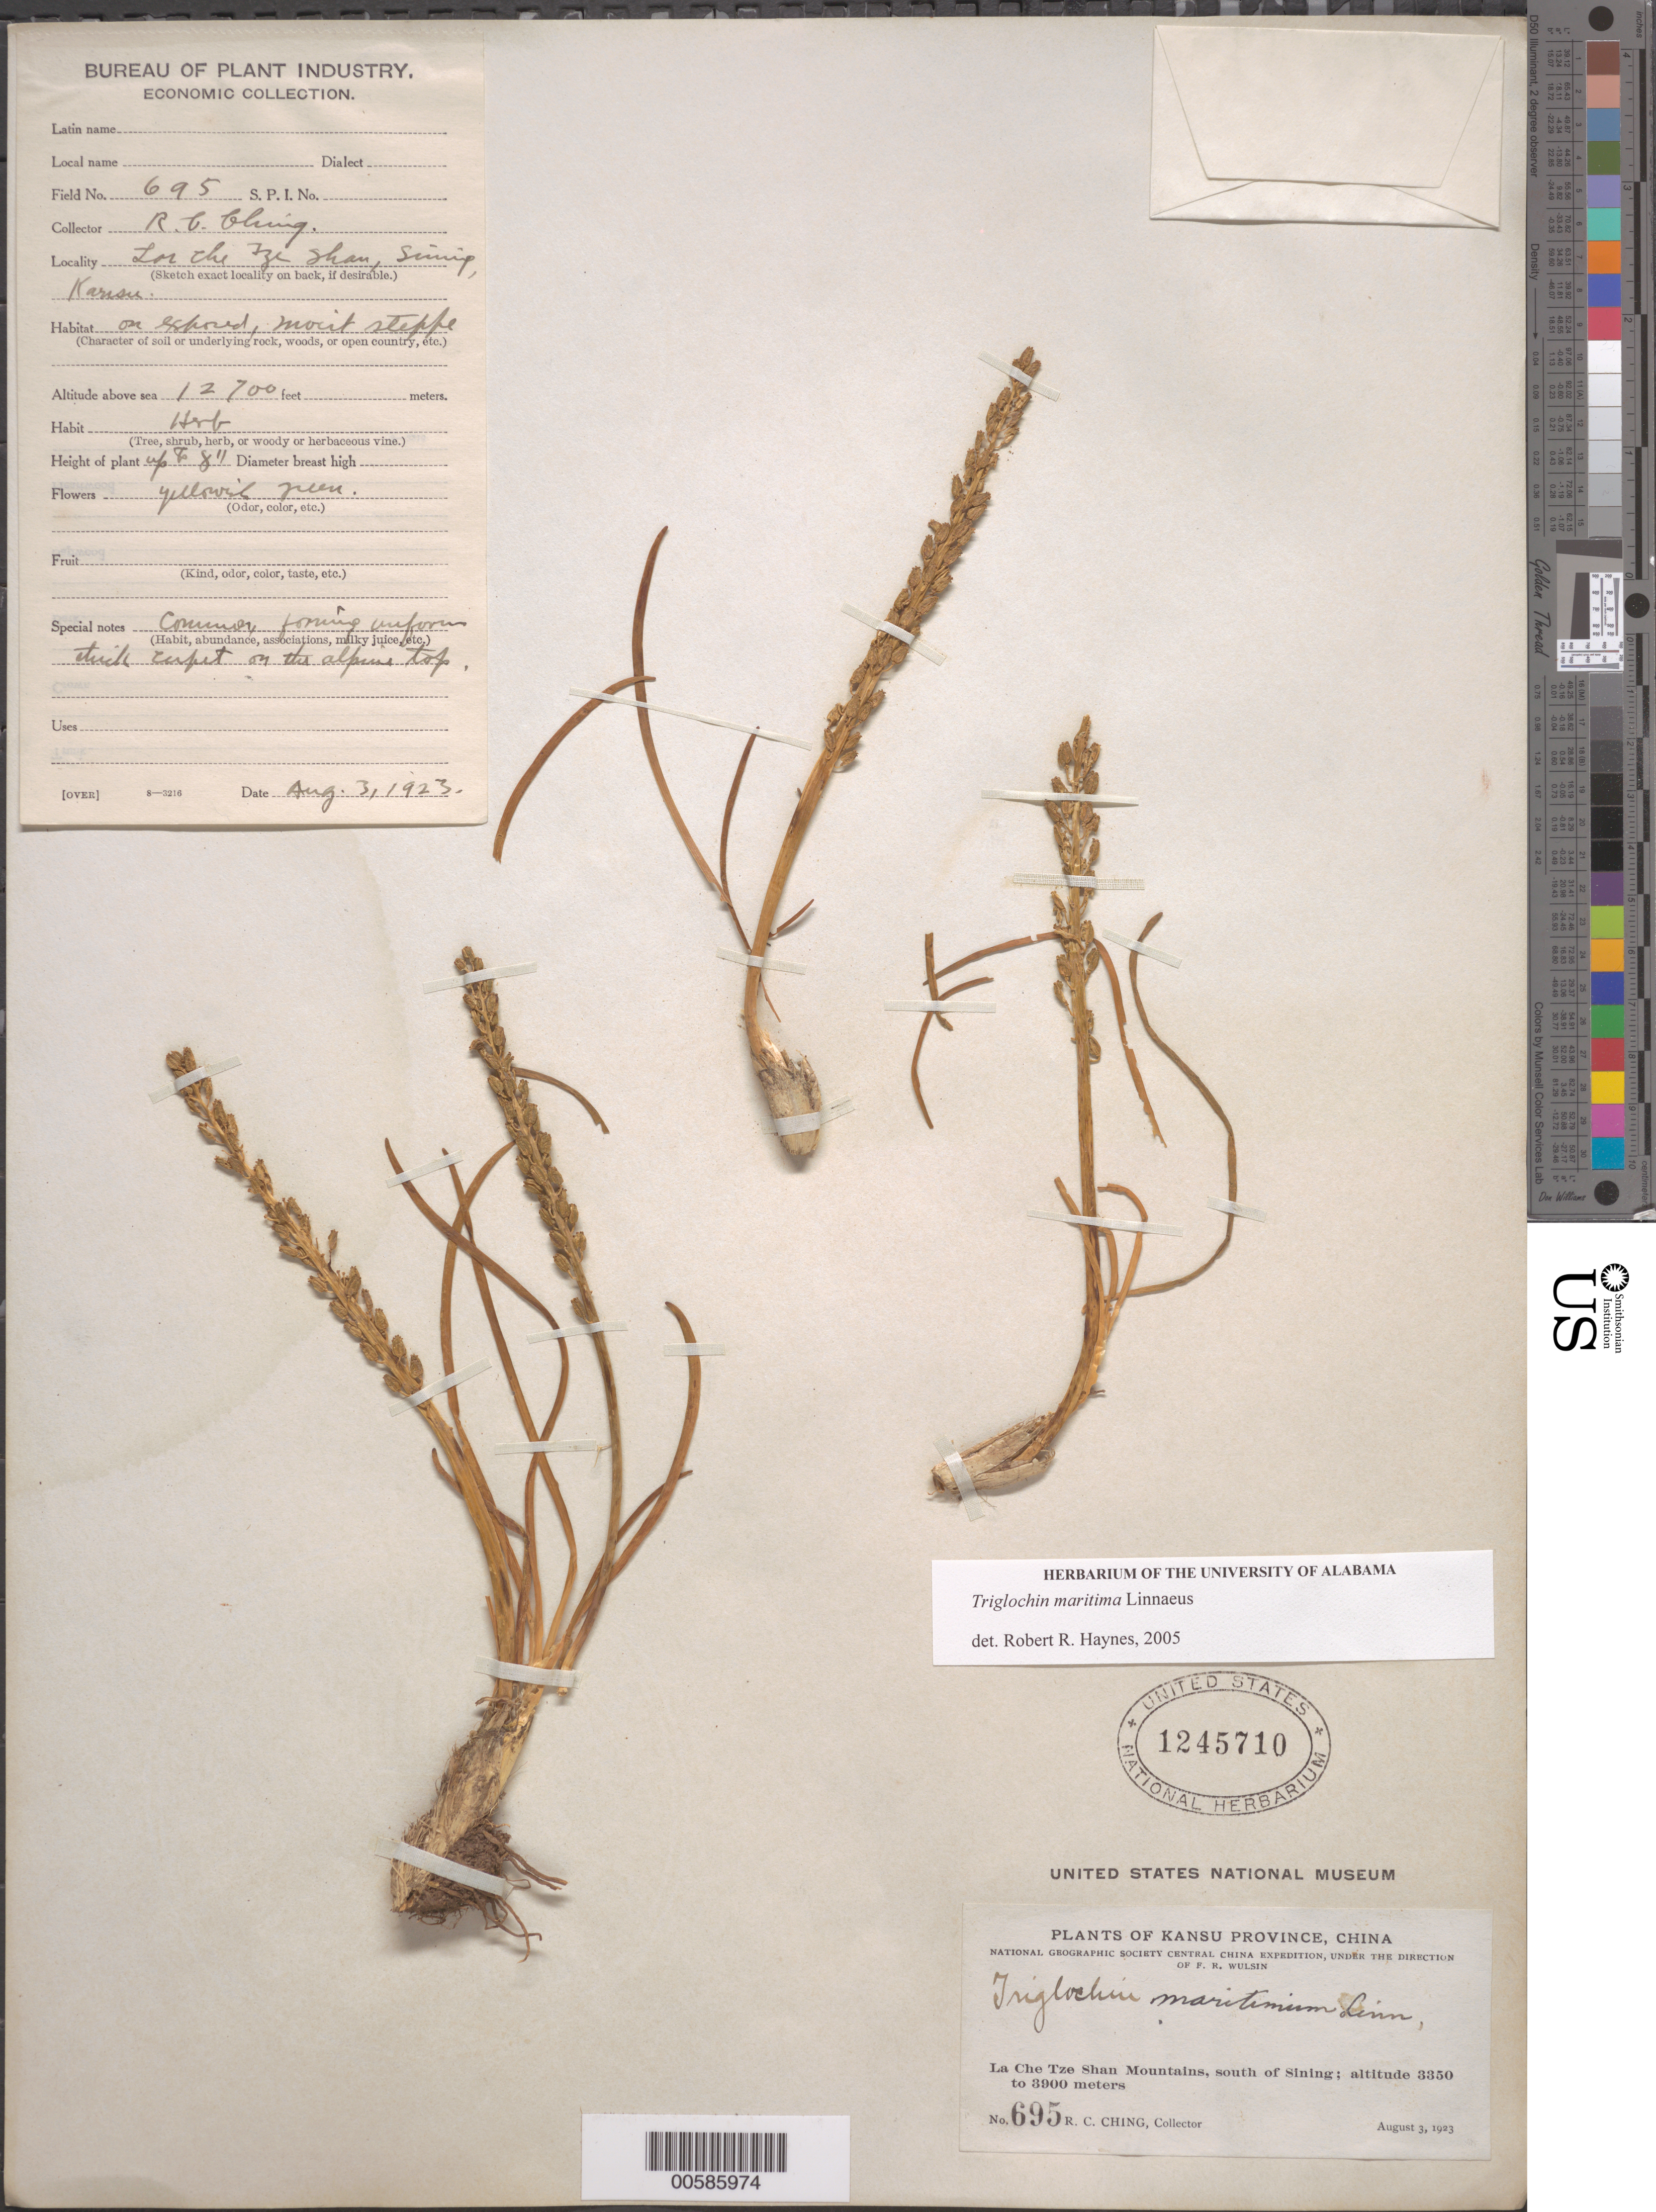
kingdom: Plantae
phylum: Tracheophyta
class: Liliopsida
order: Alismatales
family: Juncaginaceae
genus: Triglochin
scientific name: Triglochin maritima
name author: L.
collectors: R. C. Ching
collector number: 695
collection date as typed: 03 Aug 1923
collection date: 1923-08-03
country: China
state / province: Gansu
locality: La Che Tze Shan Mountains, S of Sining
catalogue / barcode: US 1245710